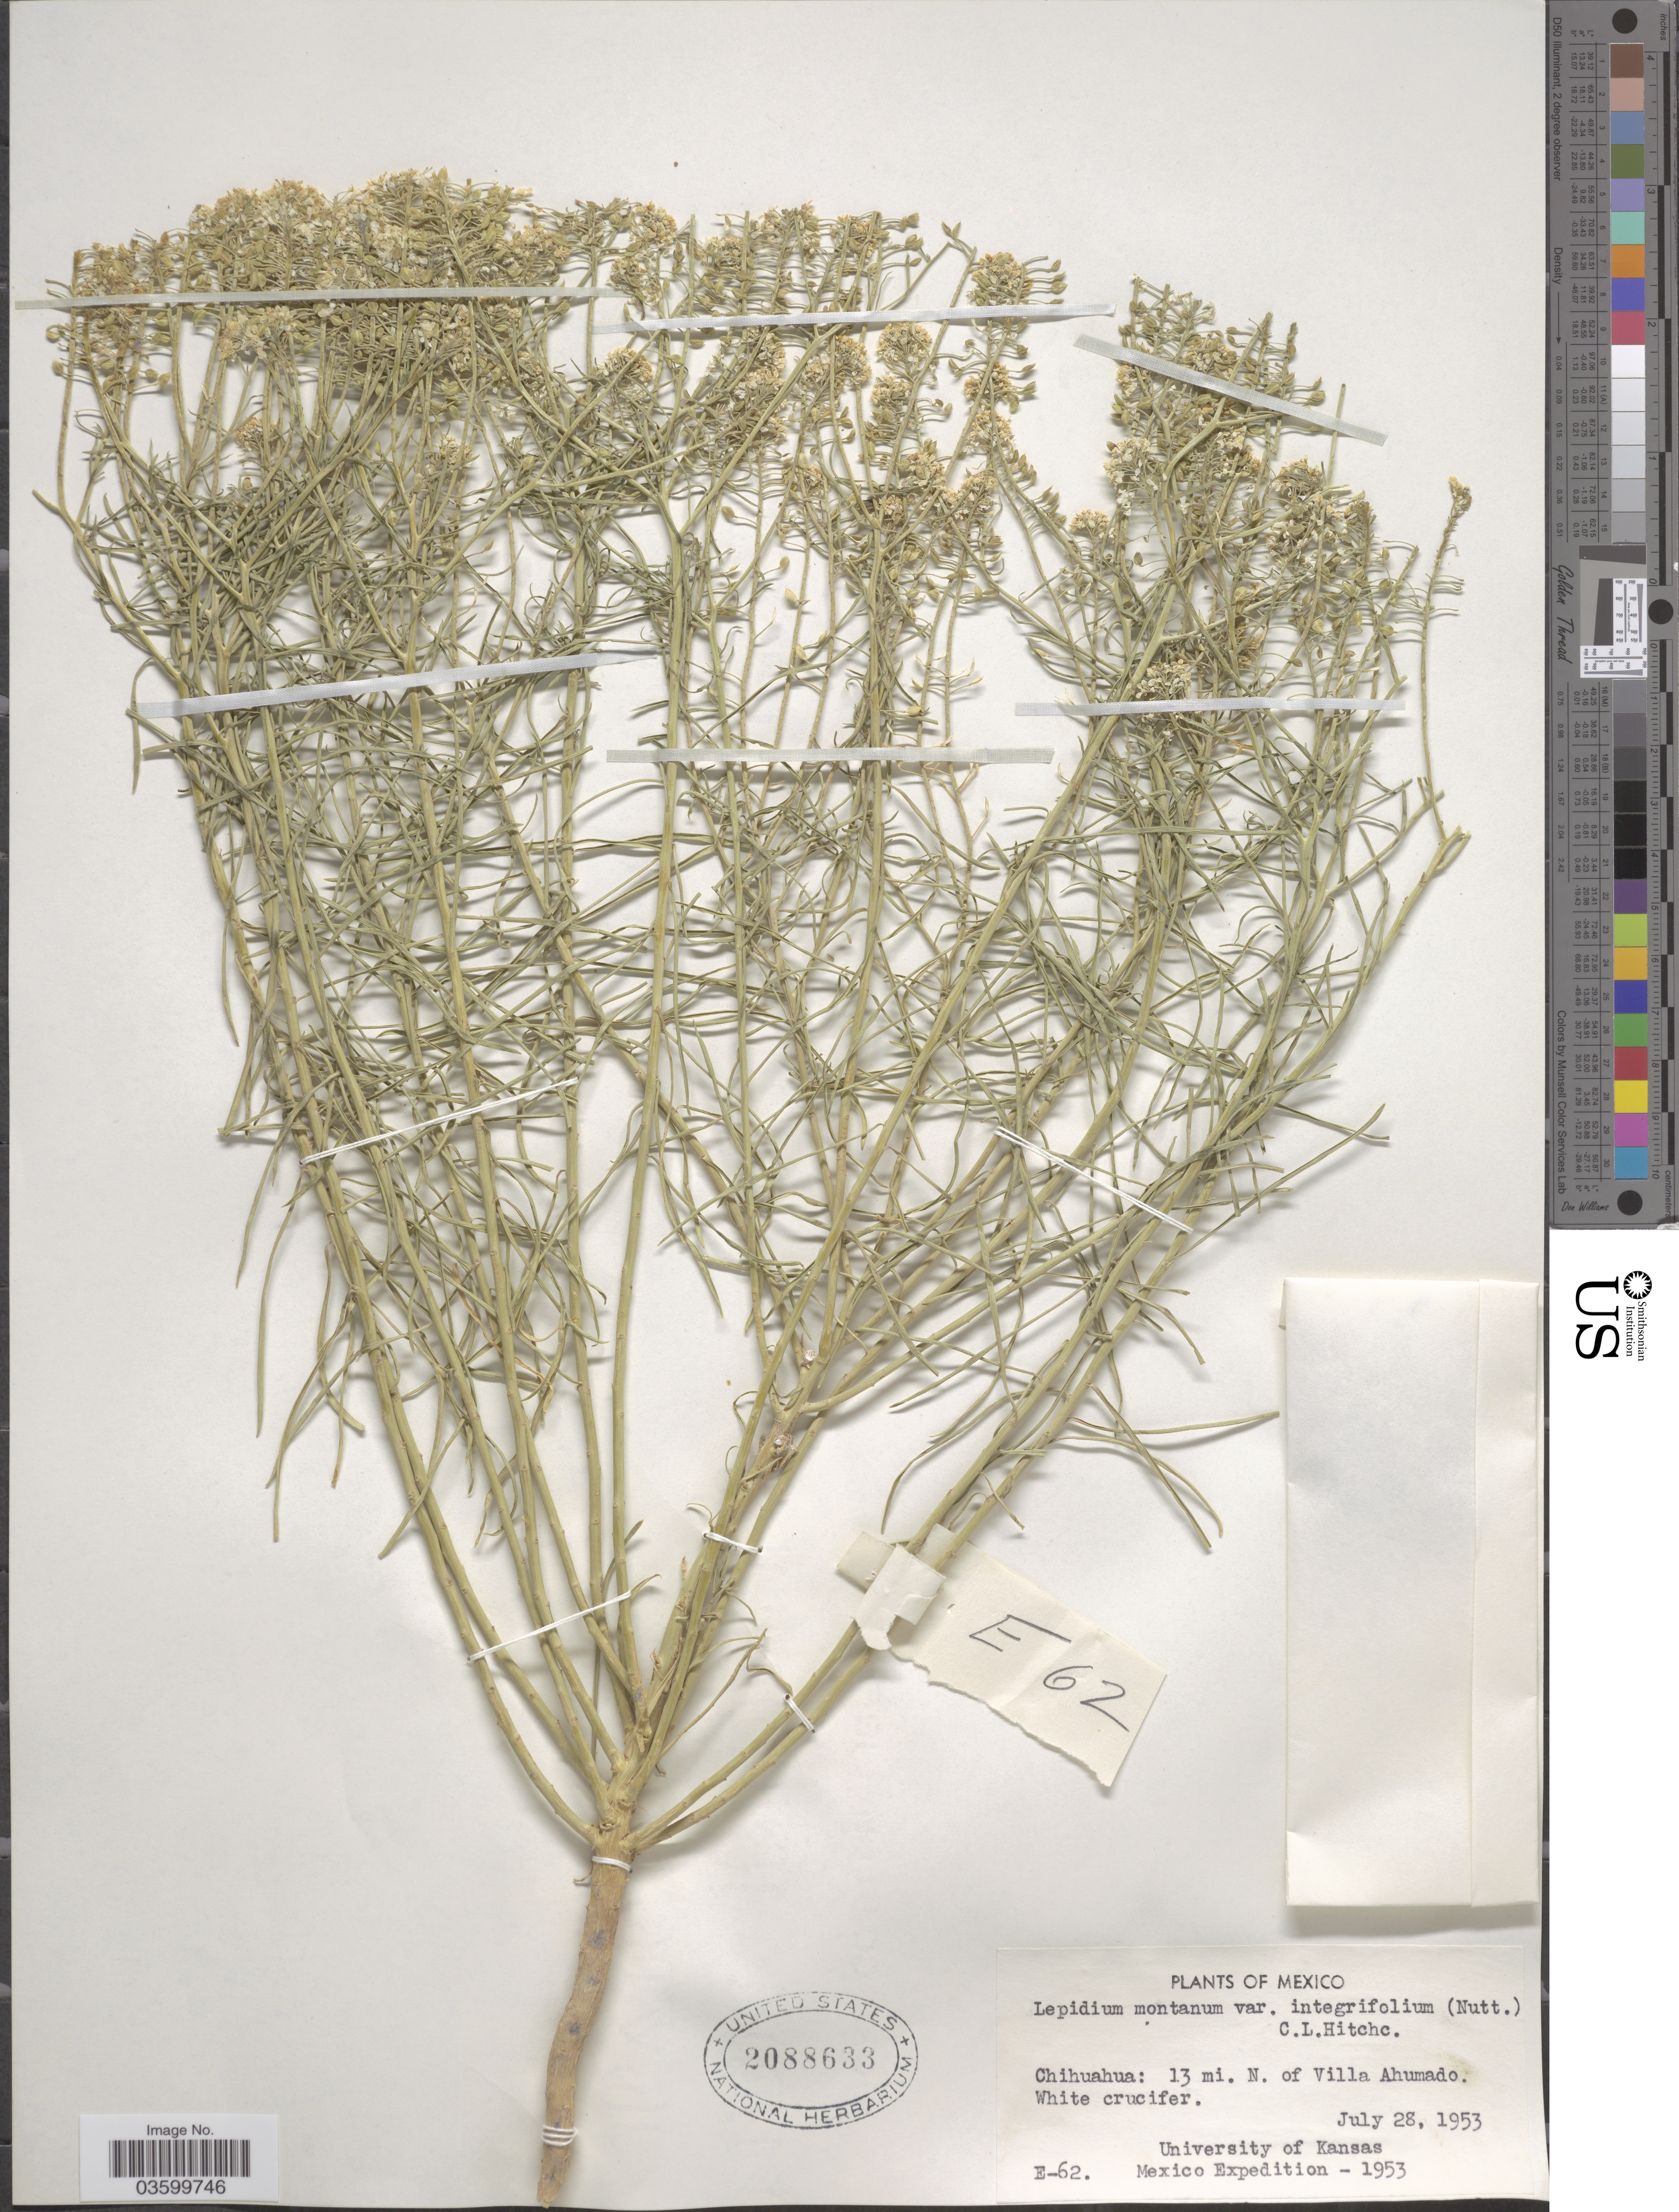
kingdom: Plantae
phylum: Tracheophyta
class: Magnoliopsida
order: Brassicales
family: Brassicaceae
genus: Lepidium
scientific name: Lepidium montanum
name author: Nutt.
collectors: University of Kansas Mexico Expedition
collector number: E-62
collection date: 1953-07-28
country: Mexico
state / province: Chihuahua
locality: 13 mi. N. of Villa Ahumado.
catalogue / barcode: US 2088633